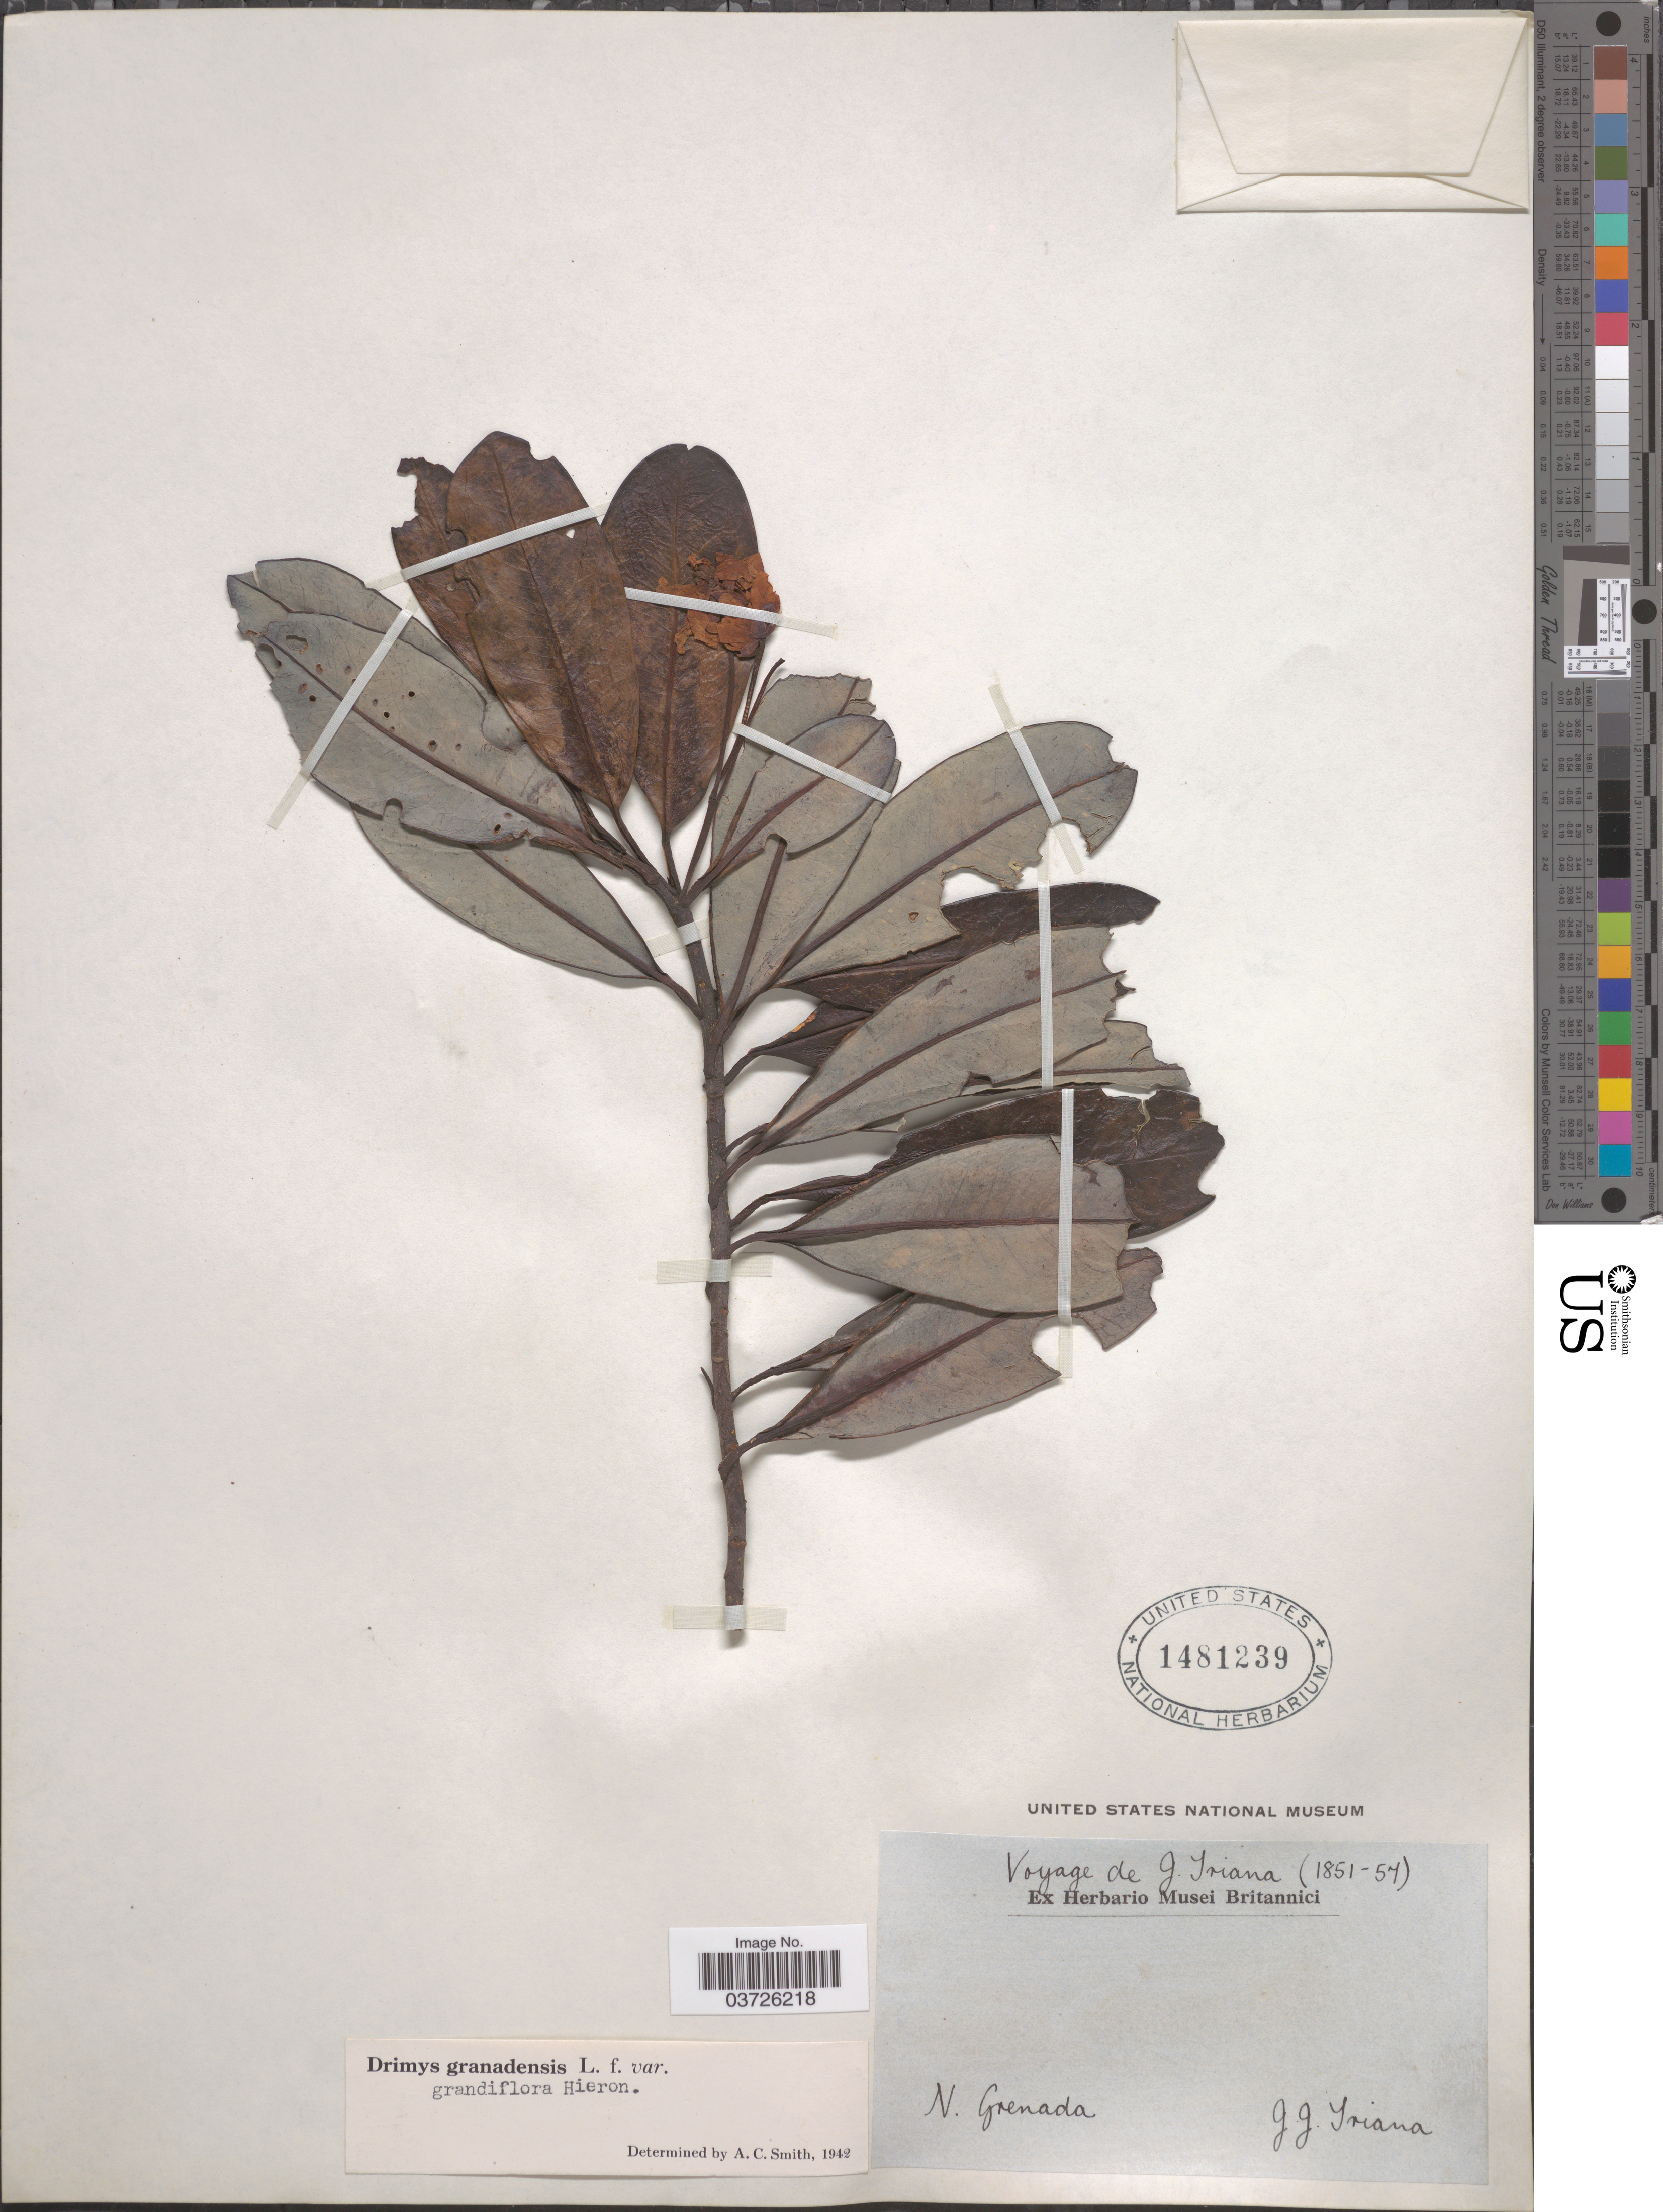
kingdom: Plantae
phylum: Tracheophyta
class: Magnoliopsida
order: Canellales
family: Winteraceae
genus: Drimys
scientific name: Drimys granadensis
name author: L. f.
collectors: J. J. Triana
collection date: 1851/1857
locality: N. Grenada.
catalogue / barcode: US 1481239